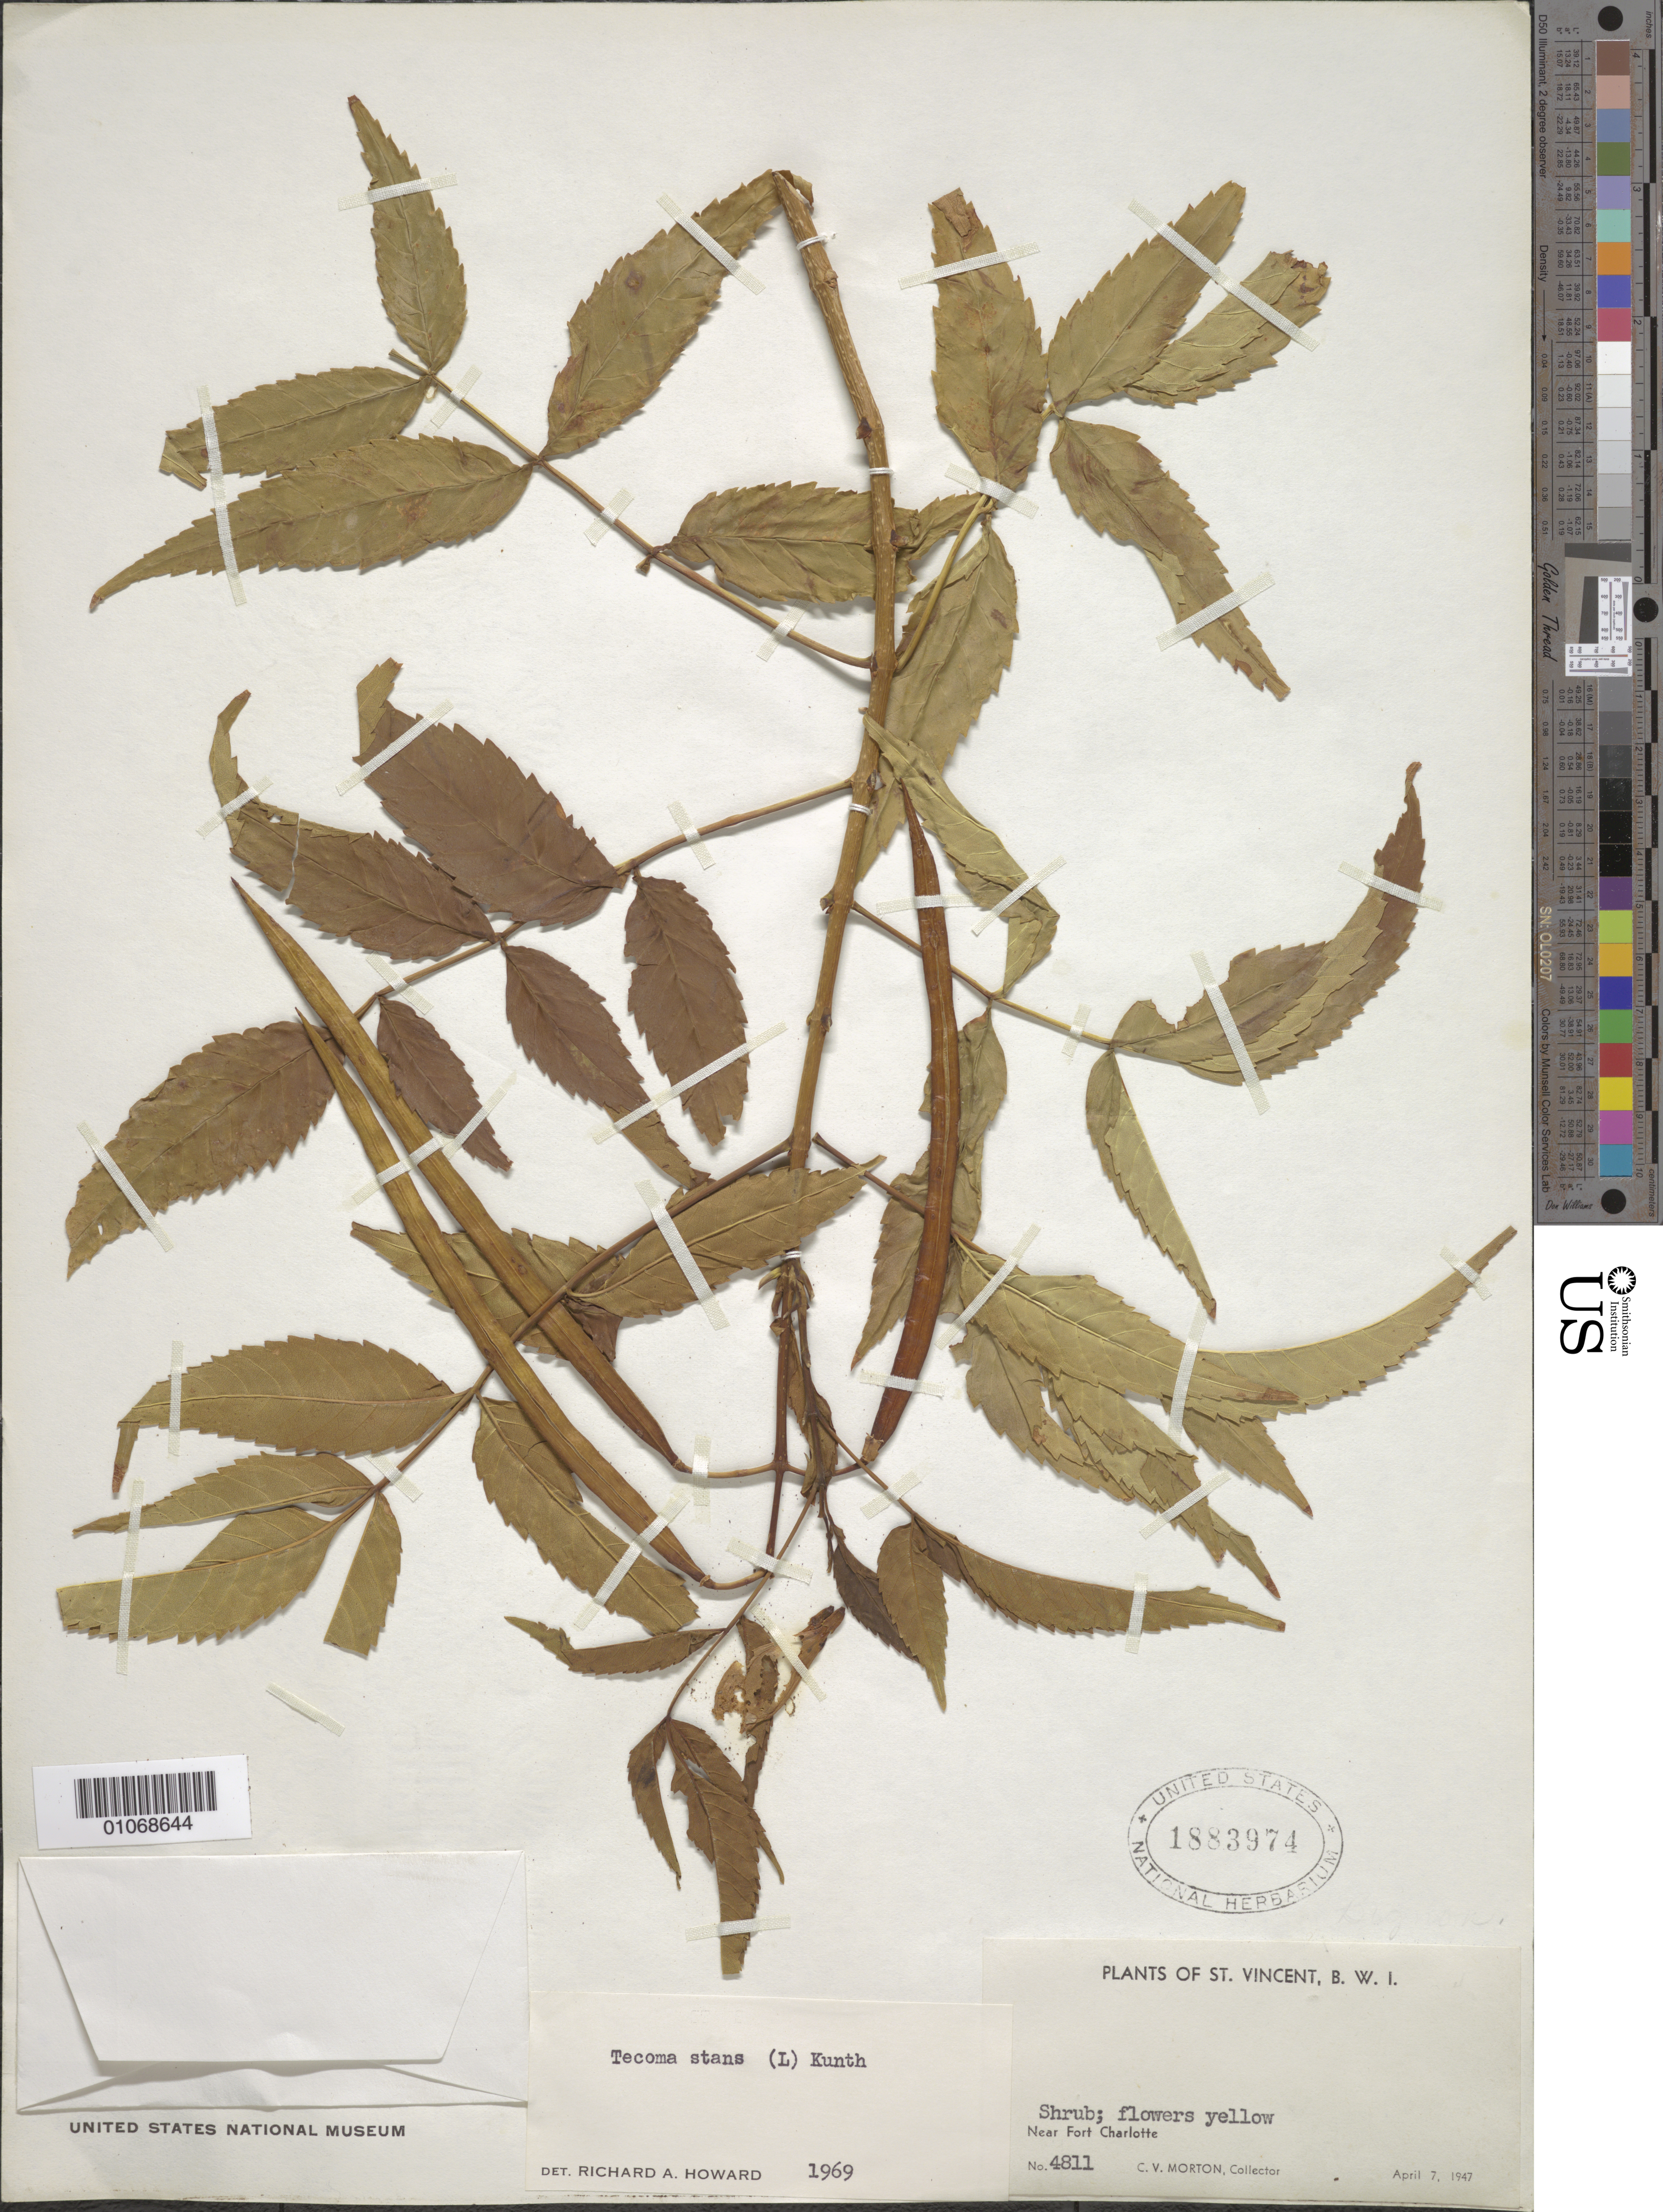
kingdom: Plantae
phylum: Tracheophyta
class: Magnoliopsida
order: Lamiales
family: Bignoniaceae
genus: Tecoma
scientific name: Tecoma stans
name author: (L.) Juss. ex Kunth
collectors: C. V. Morton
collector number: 4811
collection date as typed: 07 Apr 1947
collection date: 1947-04-07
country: St. Vincent - Grenadines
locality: Near Fort Charlotte.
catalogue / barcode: US 1883974